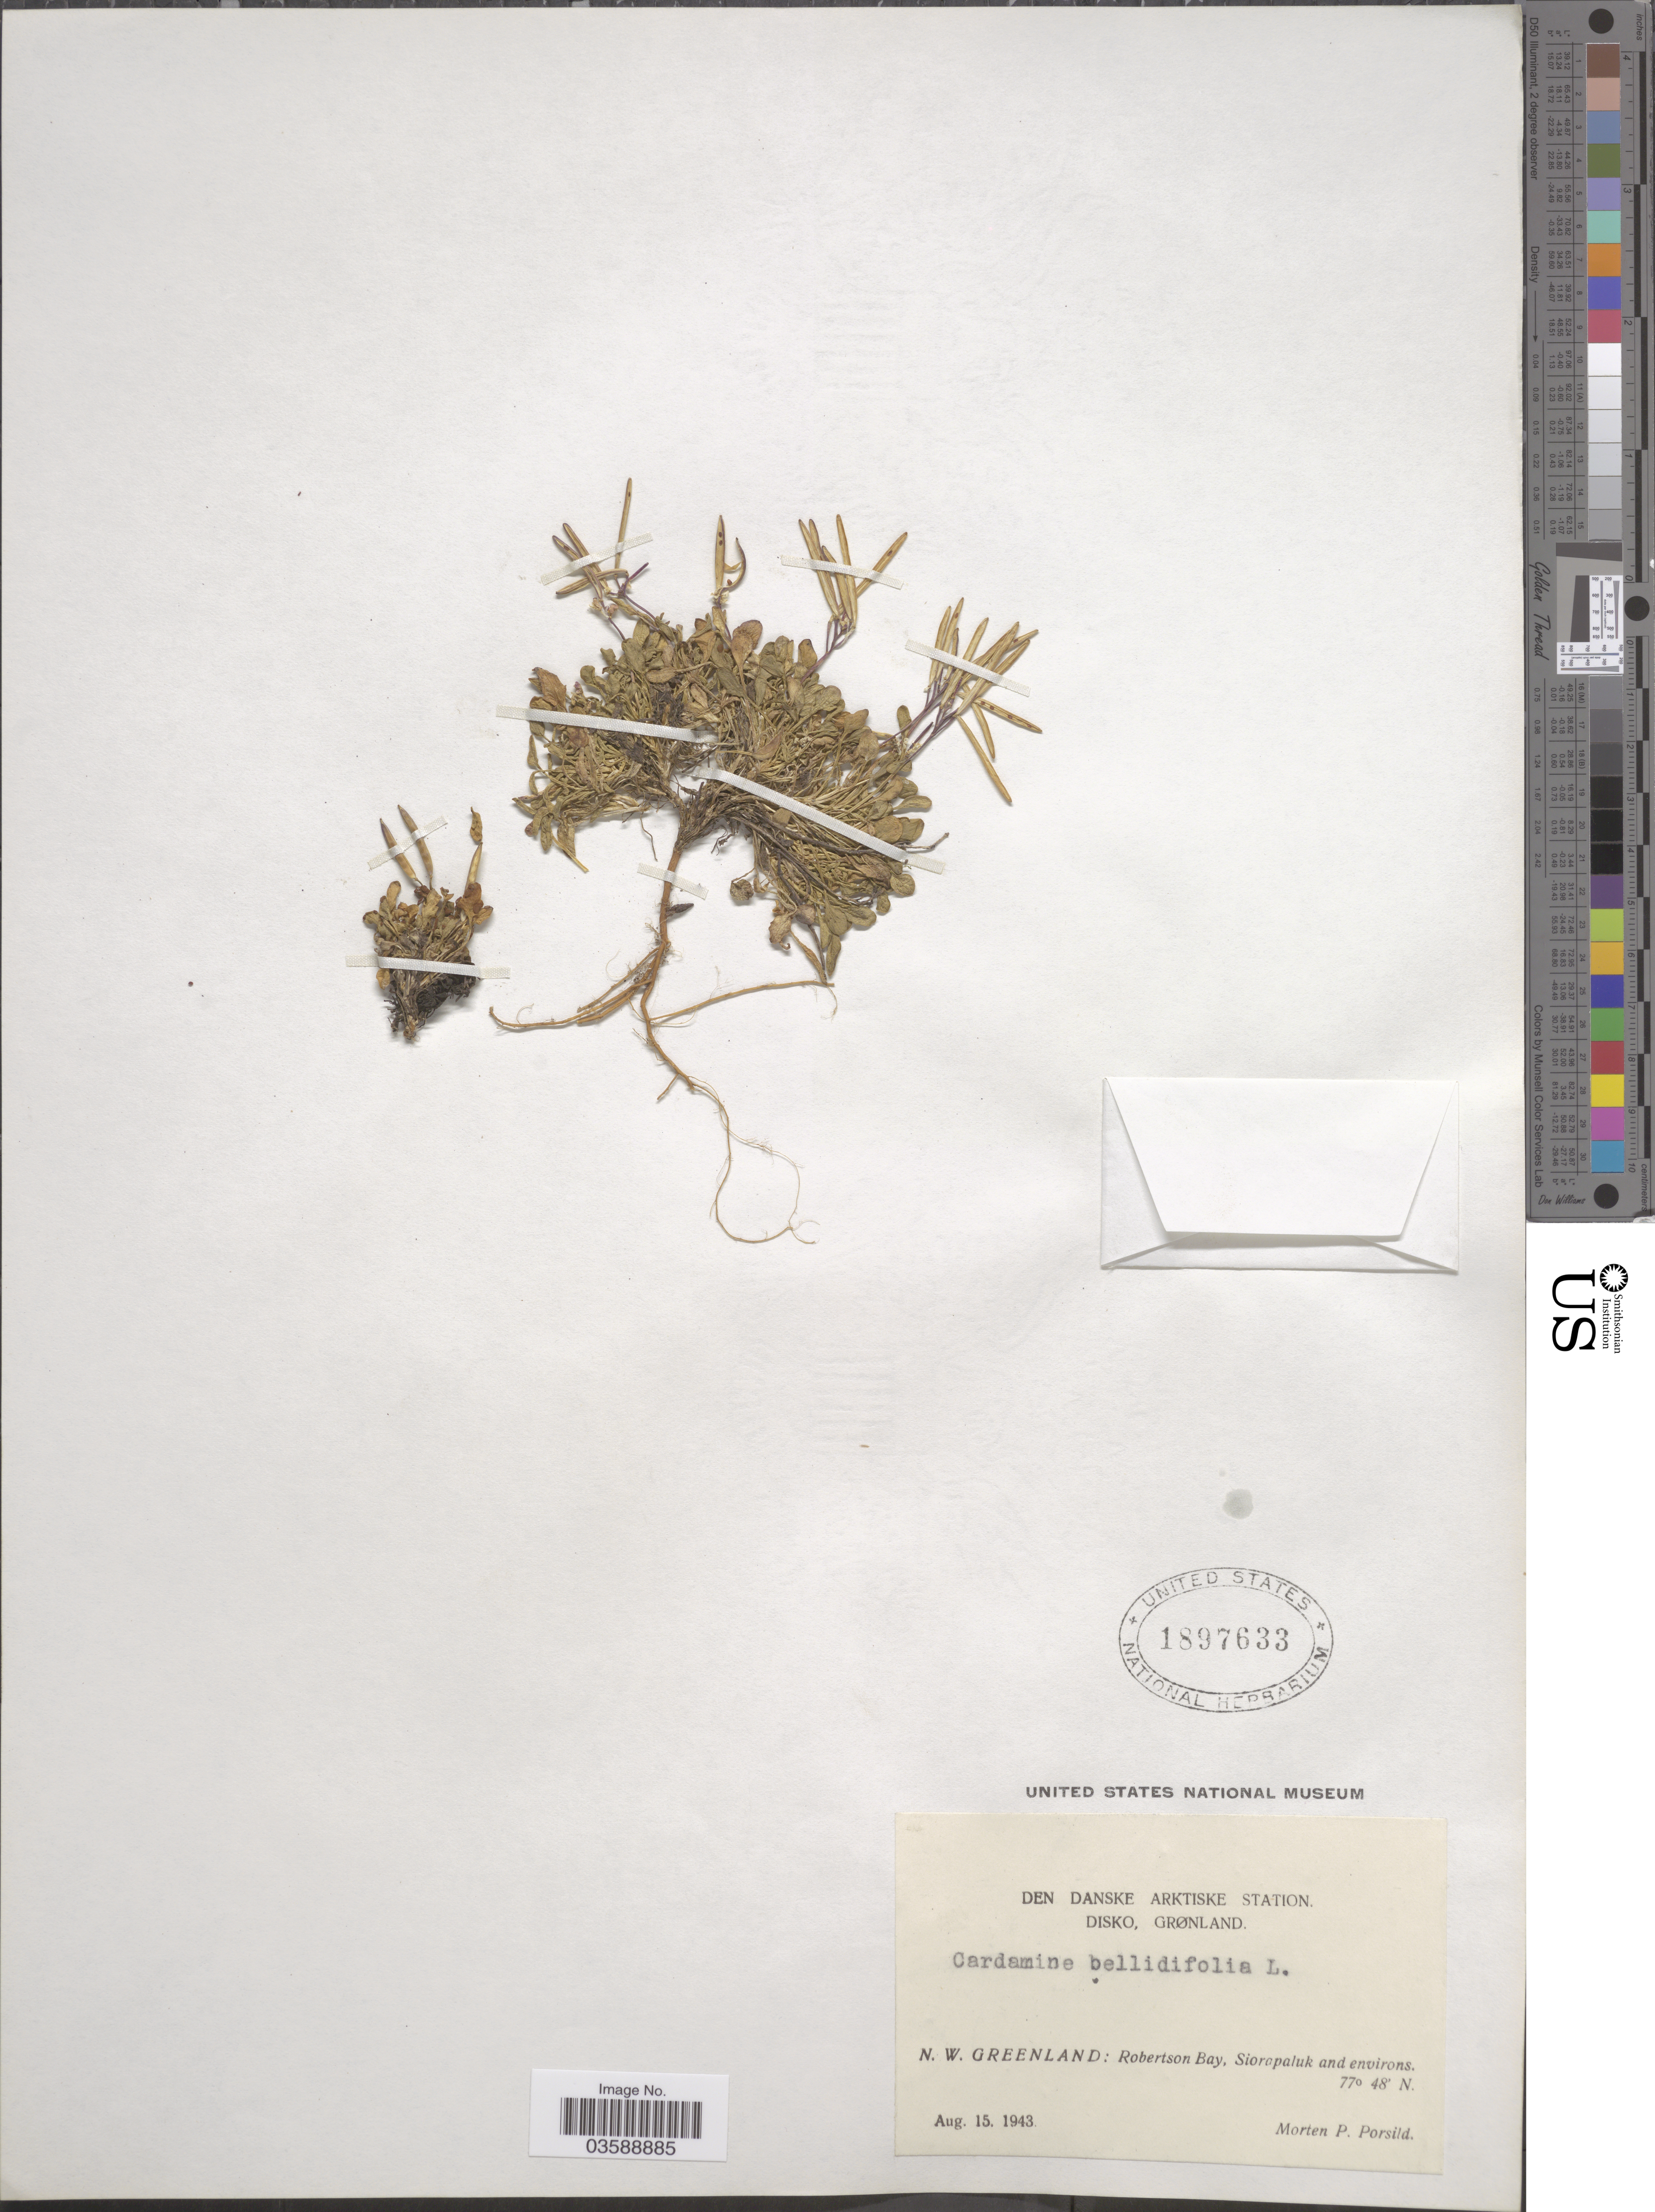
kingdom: Plantae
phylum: Tracheophyta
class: Magnoliopsida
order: Brassicales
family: Brassicaceae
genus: Cardamine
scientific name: Cardamine bellidifolia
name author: L.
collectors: M. P. Porsild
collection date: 1943-08-15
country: Greenland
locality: Den Danske Arktiske Station. Disko, Grønland. N.W. Greenland: Robertson Bay, Siorapaluk an environs.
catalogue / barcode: US 1897633